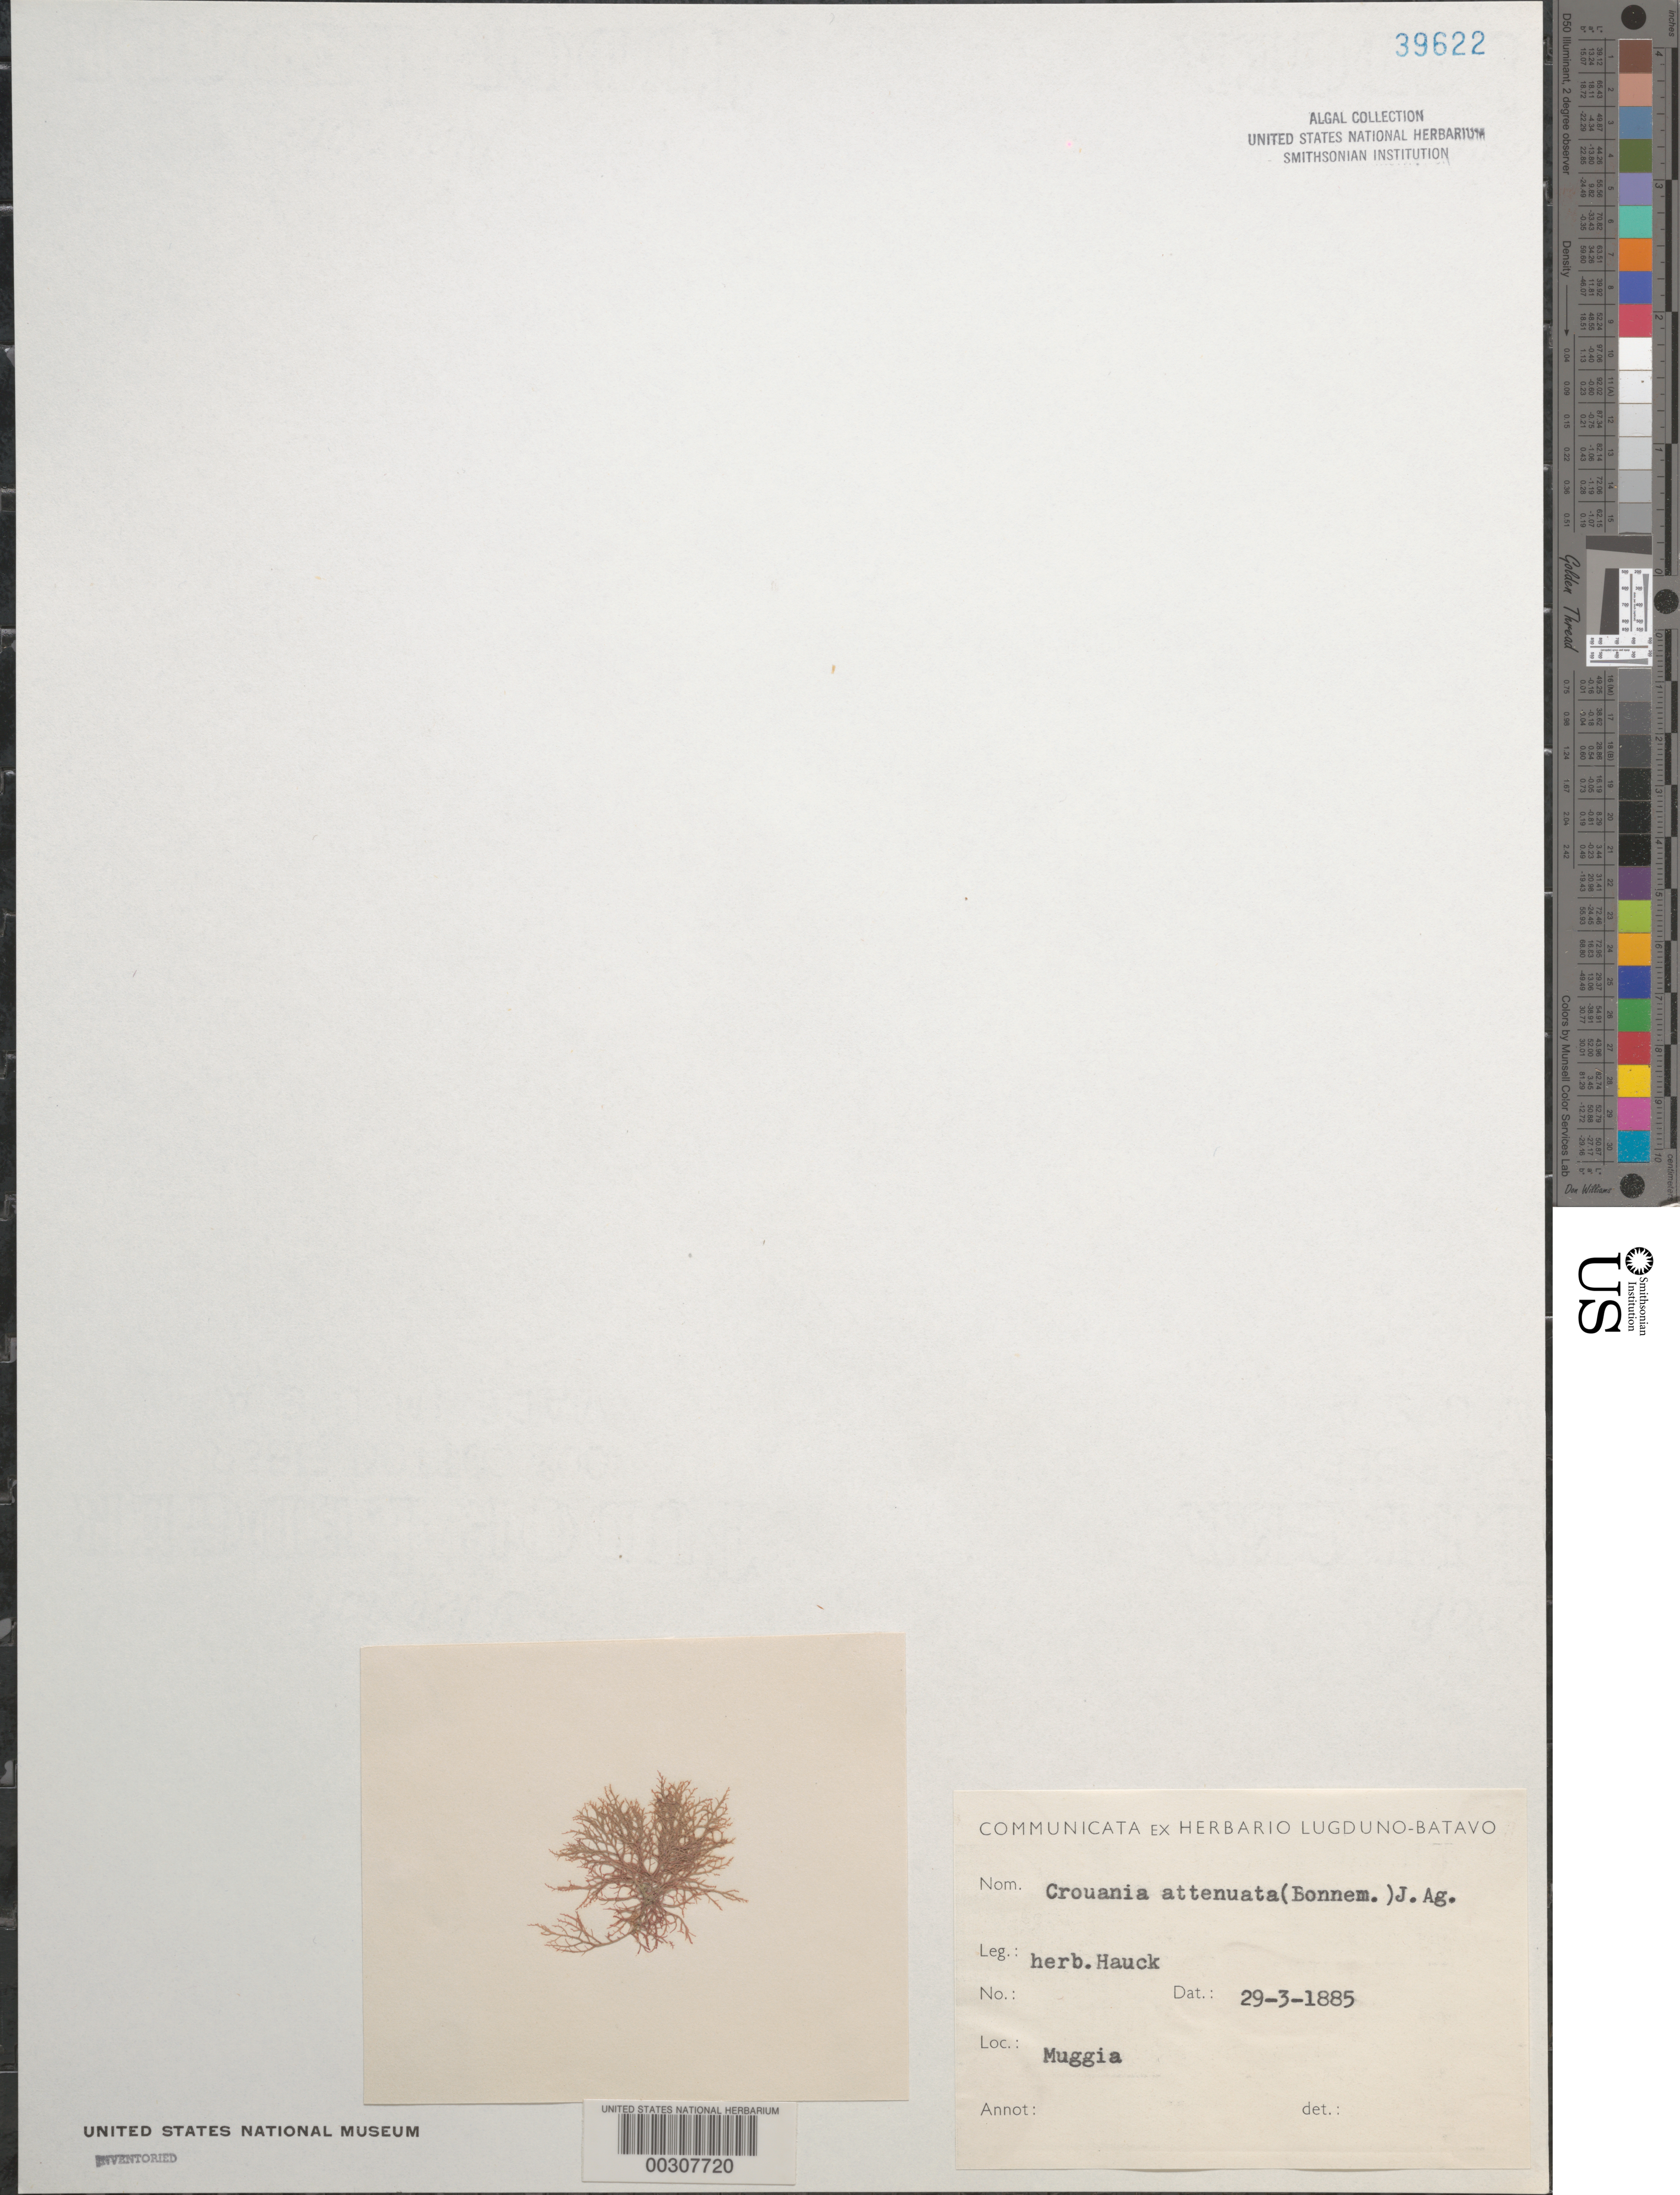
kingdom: Plantae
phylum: Rhodophyta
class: Florideophyceae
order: Ceramiales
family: Callithamniaceae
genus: Crouania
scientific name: Crouania attenuata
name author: (C. Agardh) J. Agardh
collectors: F. Hauck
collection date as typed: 29 Mar 1885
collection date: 1885-03-29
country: Italy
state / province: Friuli-Venezia Giulia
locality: Muggia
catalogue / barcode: US 39622